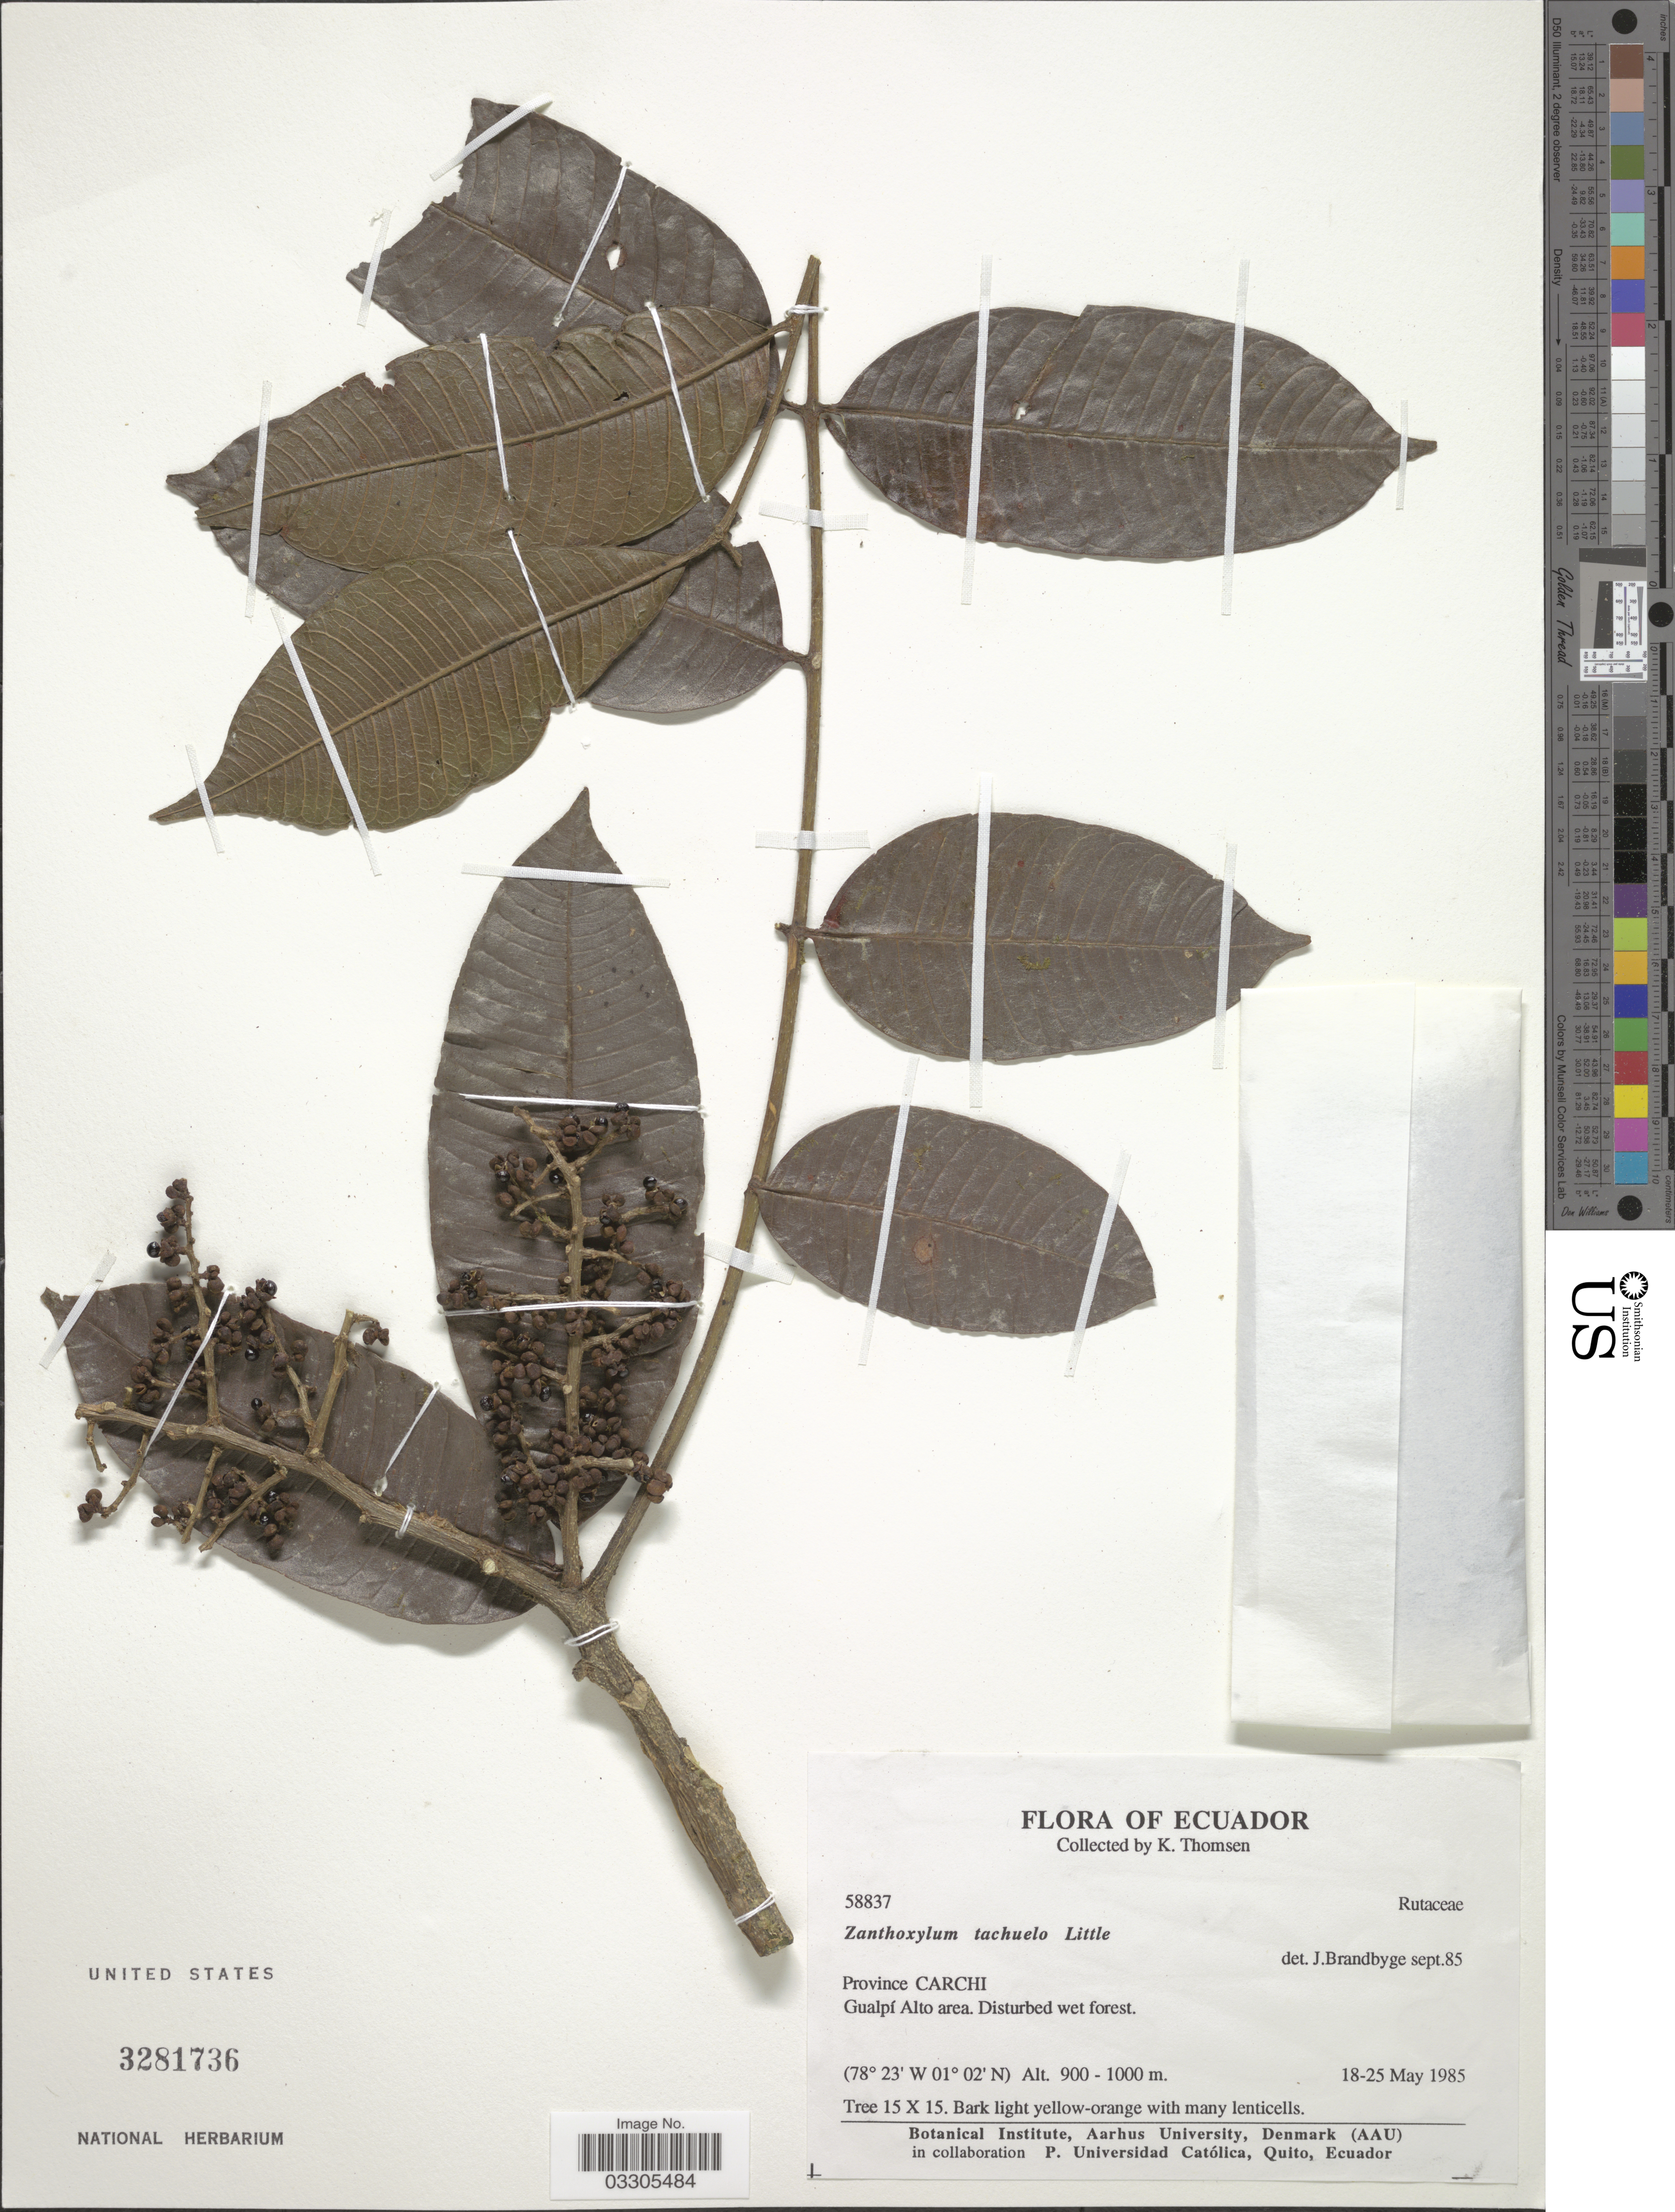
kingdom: Plantae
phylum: Tracheophyta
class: Magnoliopsida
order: Sapindales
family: Rutaceae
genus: Zanthoxylum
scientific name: Zanthoxylum formiciferum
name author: (Cuatrec.) Waterman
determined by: Londoño-Echeverri, Y.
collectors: K. Thomsen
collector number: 58837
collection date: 1985-05-18/1985-05-25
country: Ecuador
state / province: Carchi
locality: Gualpí Alto area.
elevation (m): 900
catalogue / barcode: US 3281736